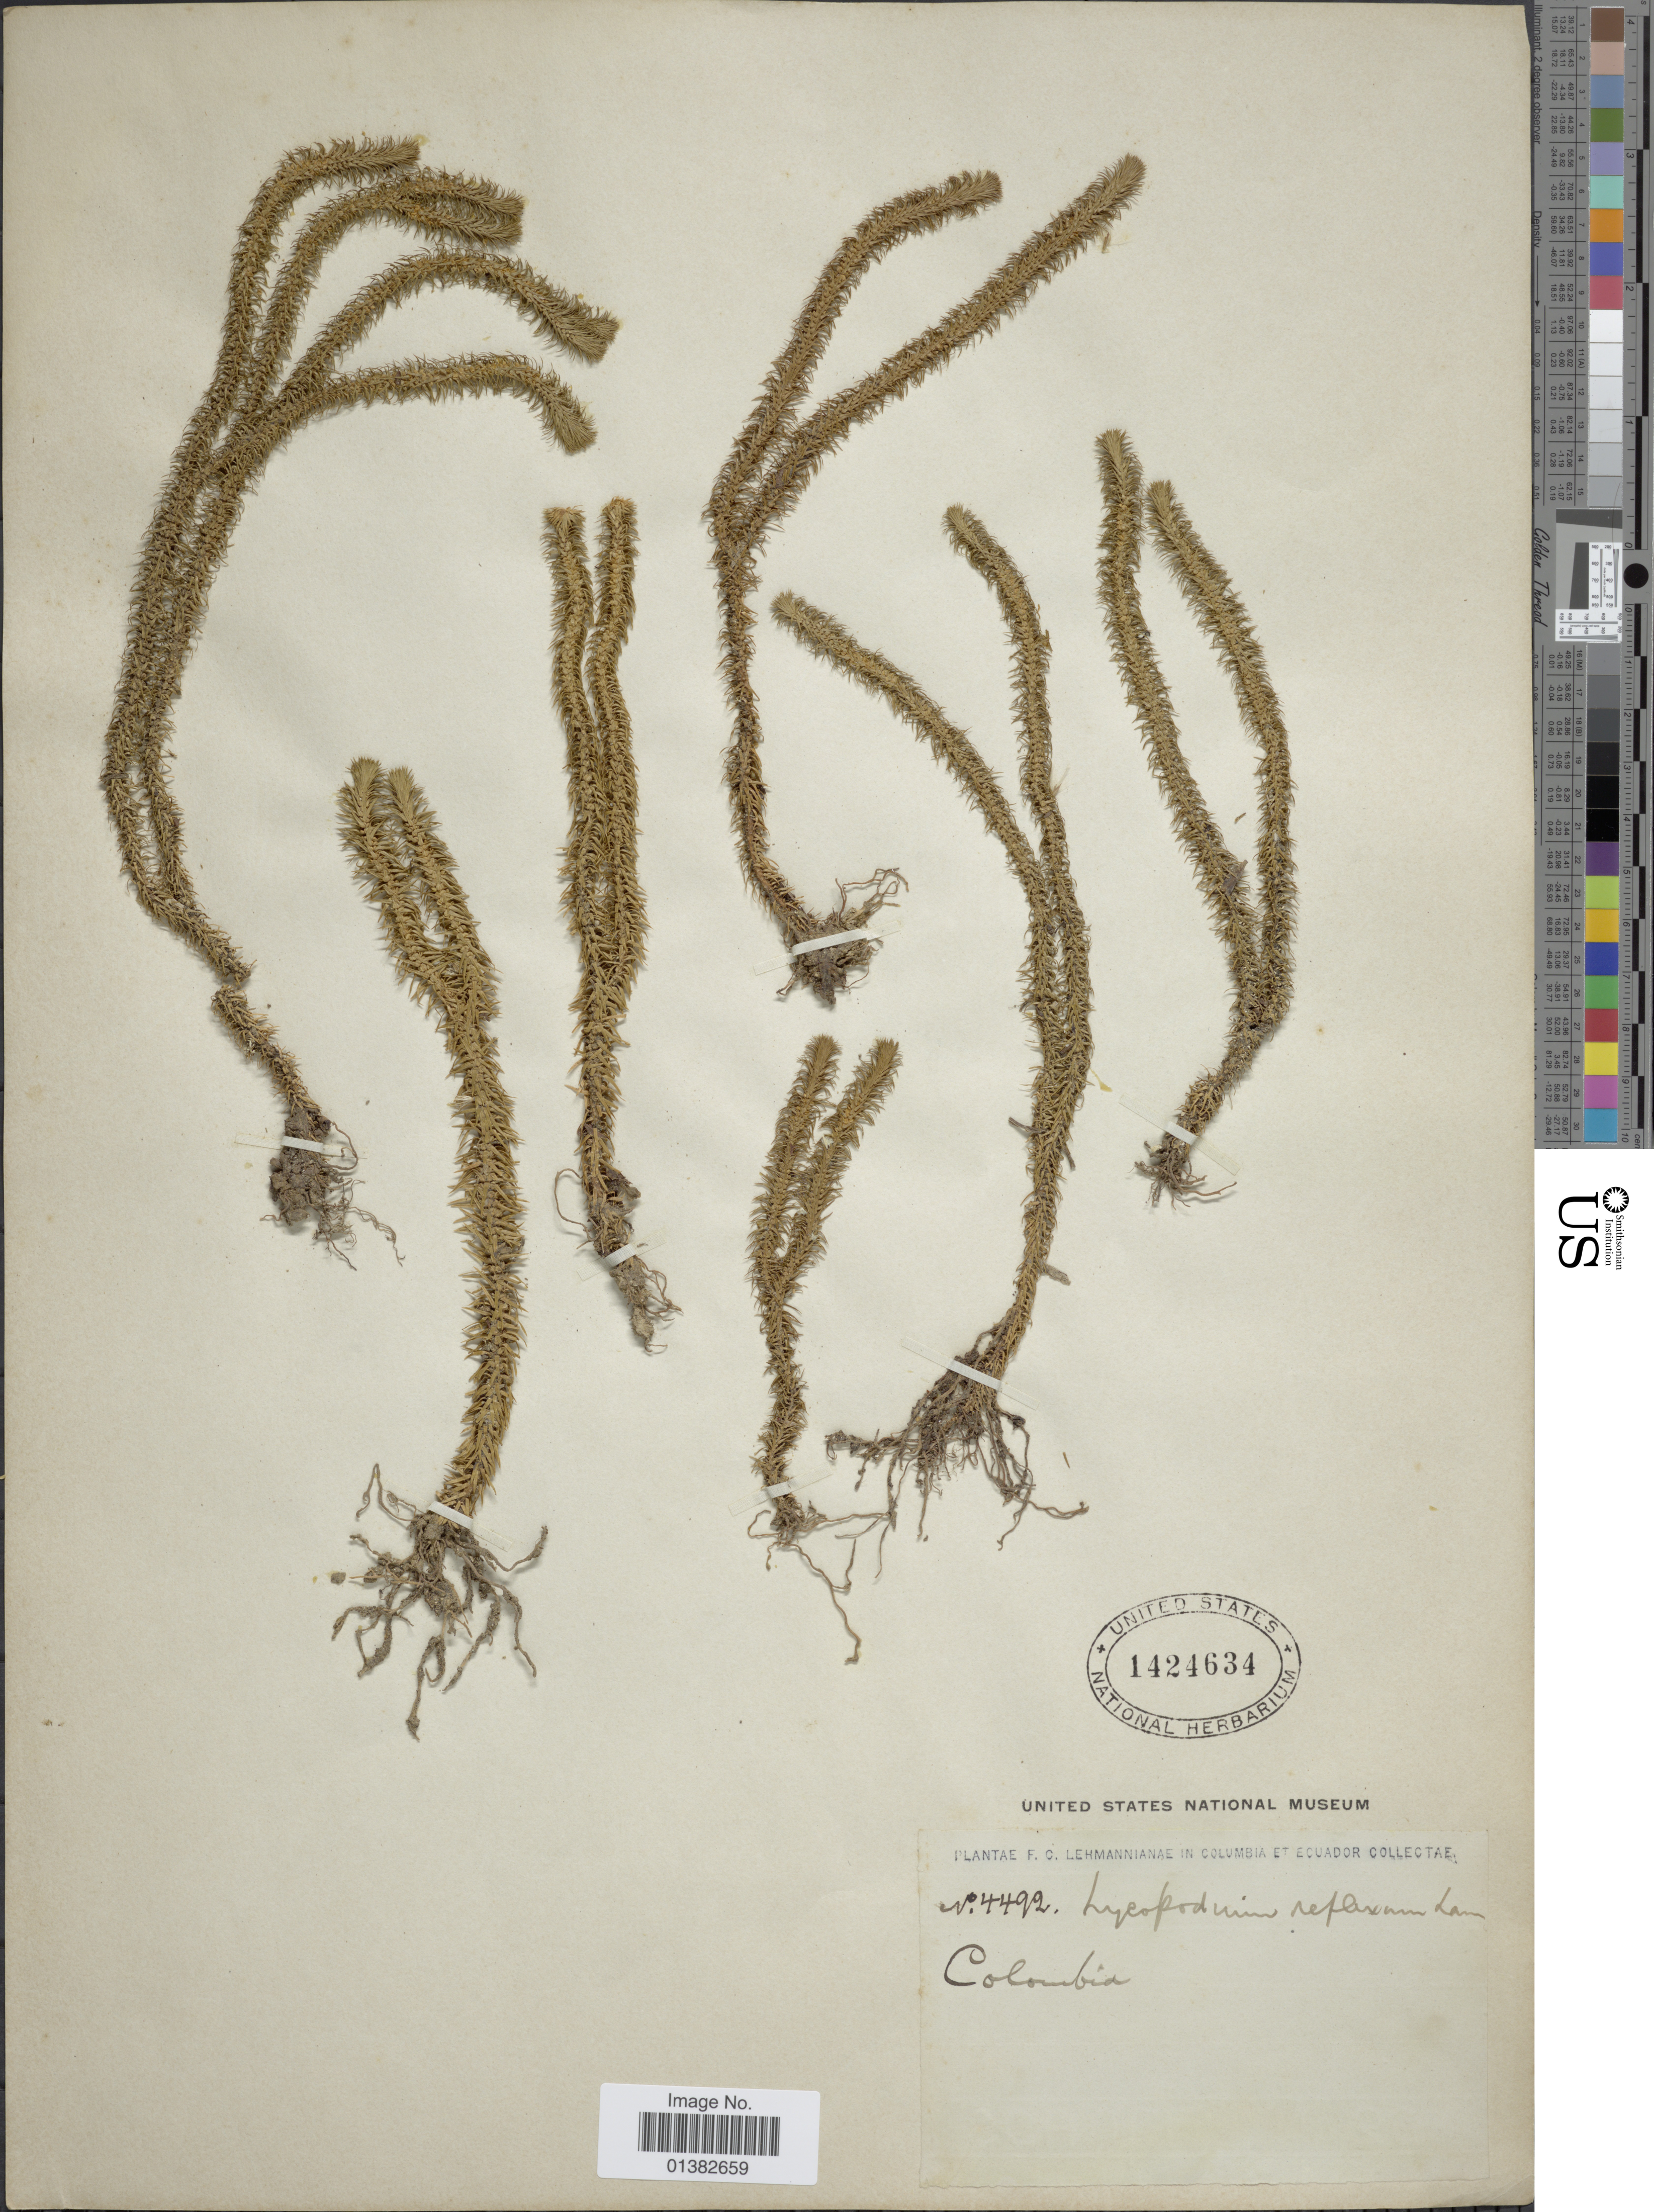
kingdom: Plantae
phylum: Tracheophyta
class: Lycopodiopsida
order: Lycopodiales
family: Lycopodiaceae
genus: Phlegmariurus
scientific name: Phlegmariurus reflexus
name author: (Lam.) B. Øllg.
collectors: F. C. Lehmann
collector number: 4492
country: Colombia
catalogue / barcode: US 1424634